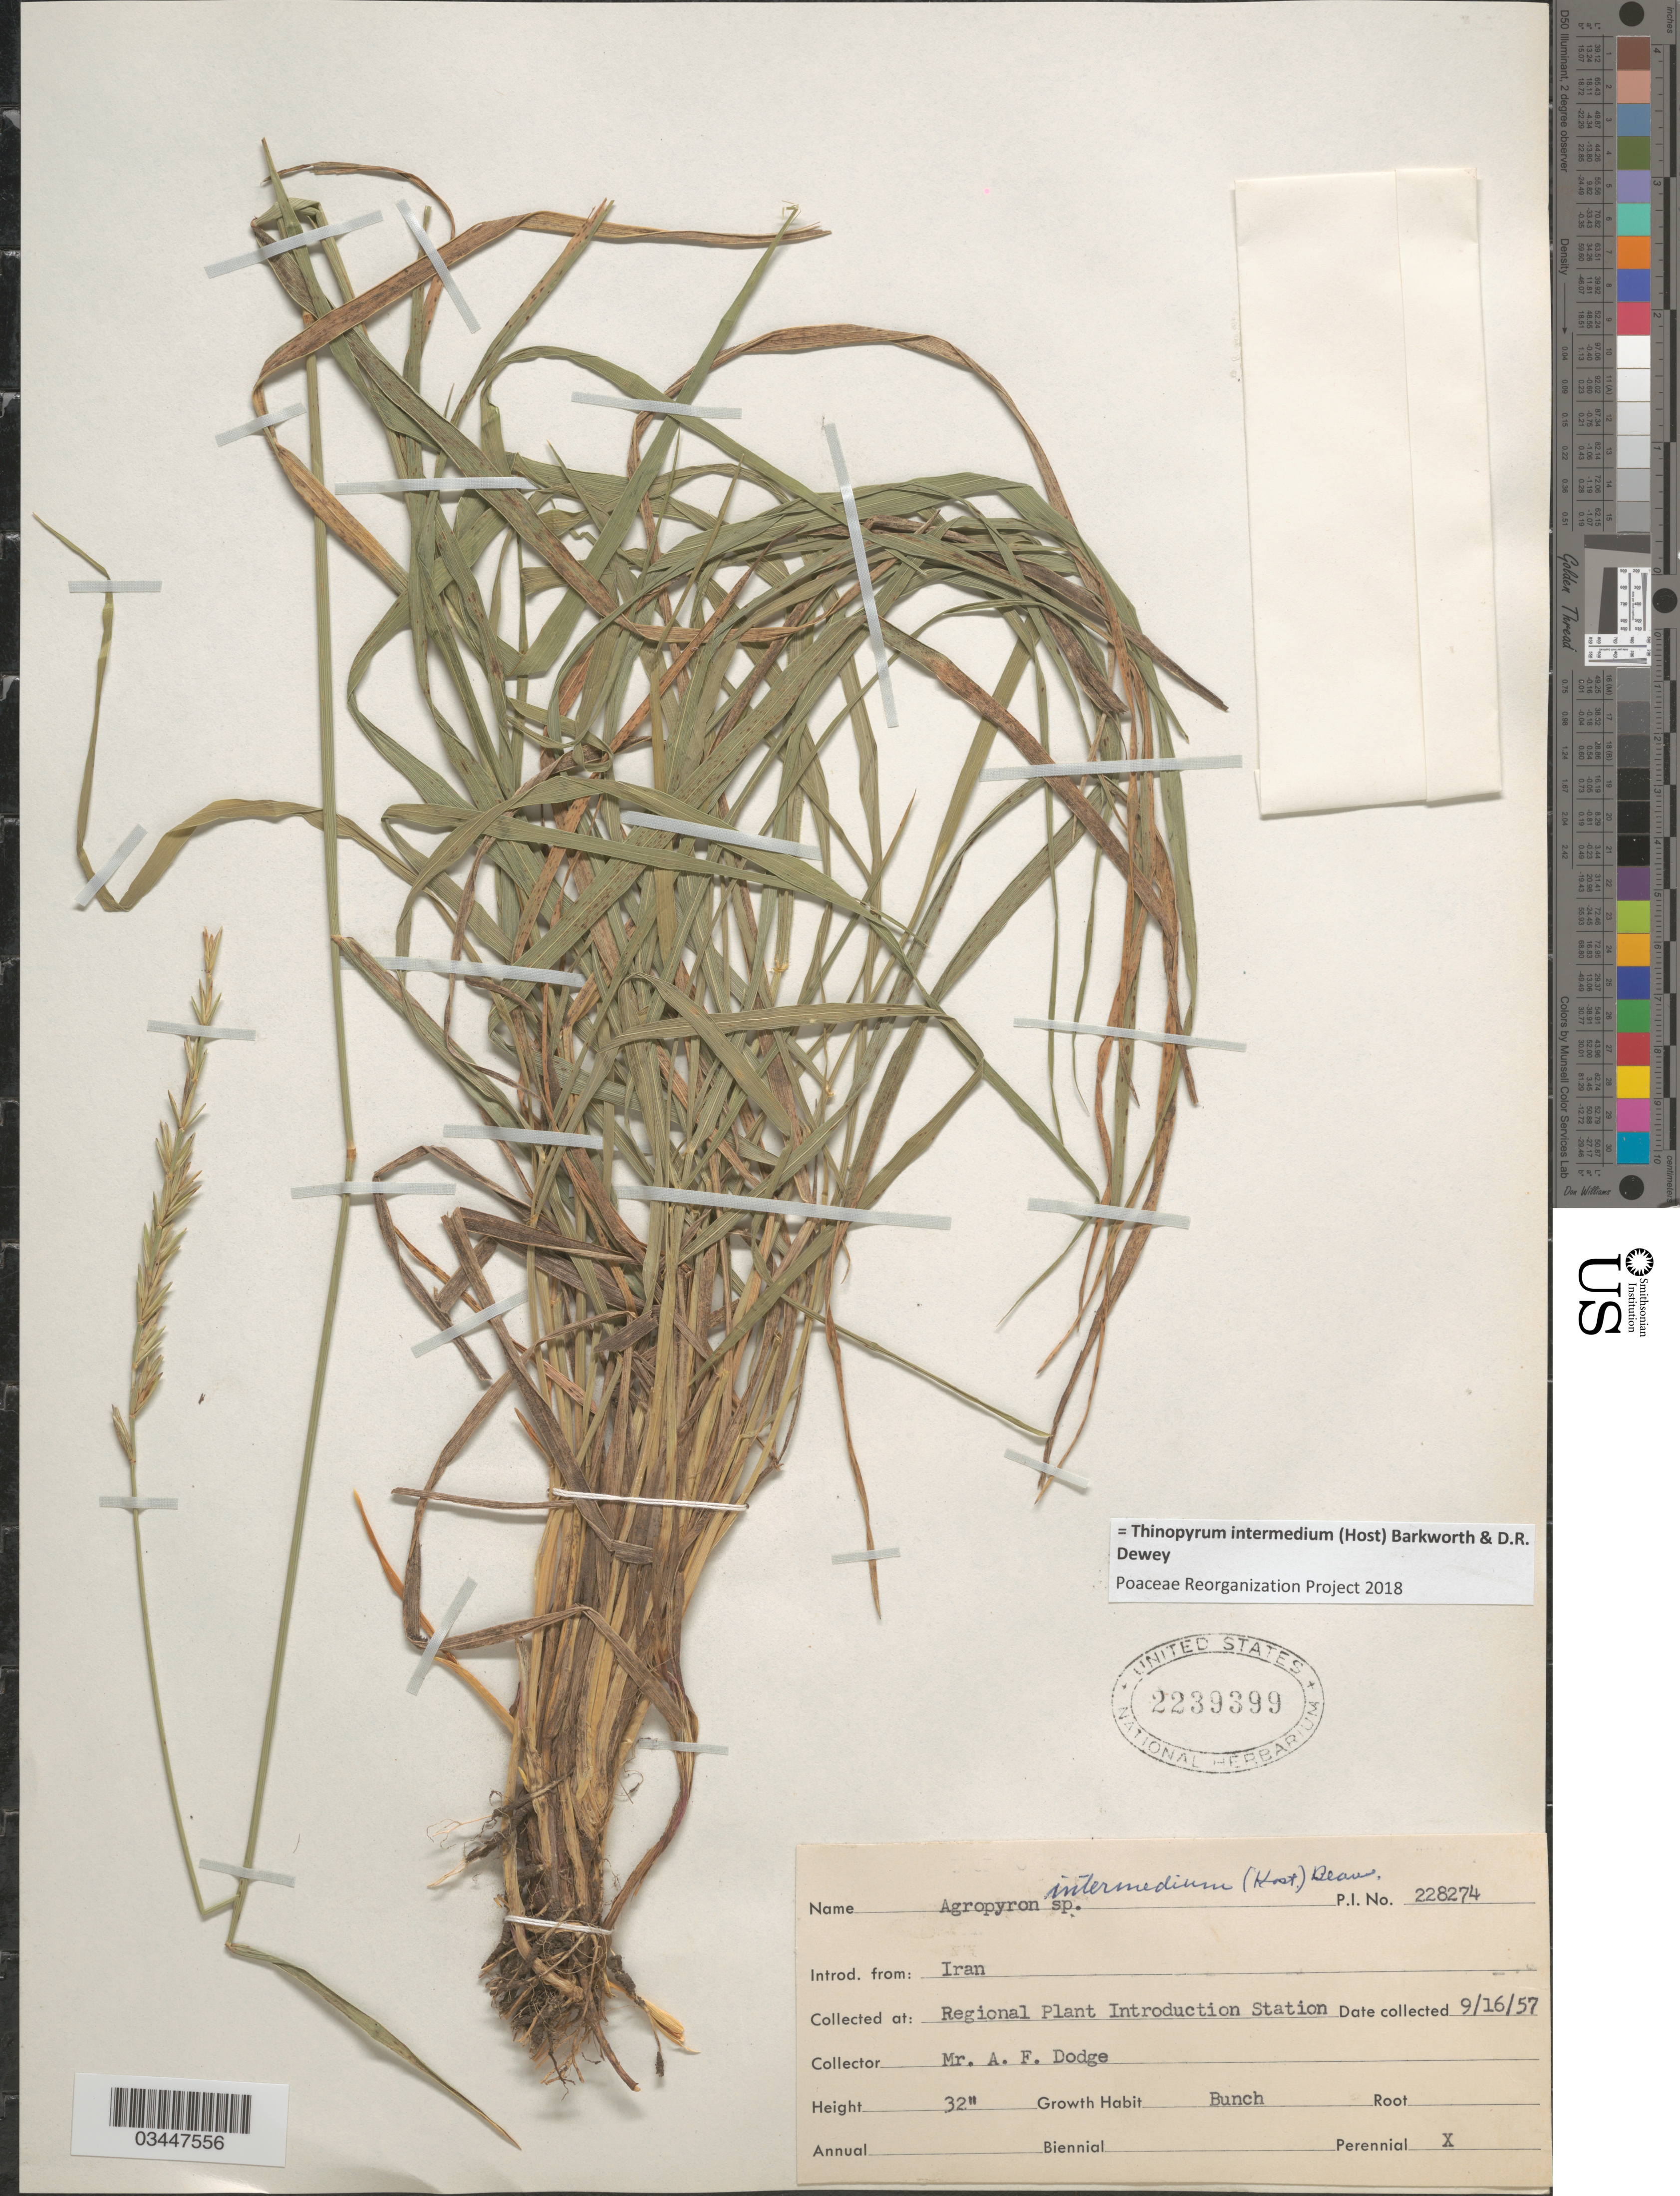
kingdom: Plantae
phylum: Tracheophyta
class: Liliopsida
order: Poales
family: Poaceae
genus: Thinopyrum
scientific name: Thinopyrum intermedium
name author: (Host) Barkworth & Dewey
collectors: A. Dodge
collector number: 228274?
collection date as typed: Transcribed d/m/y: 16/9/57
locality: Regional Plant Introduction Station.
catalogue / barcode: US 2239399